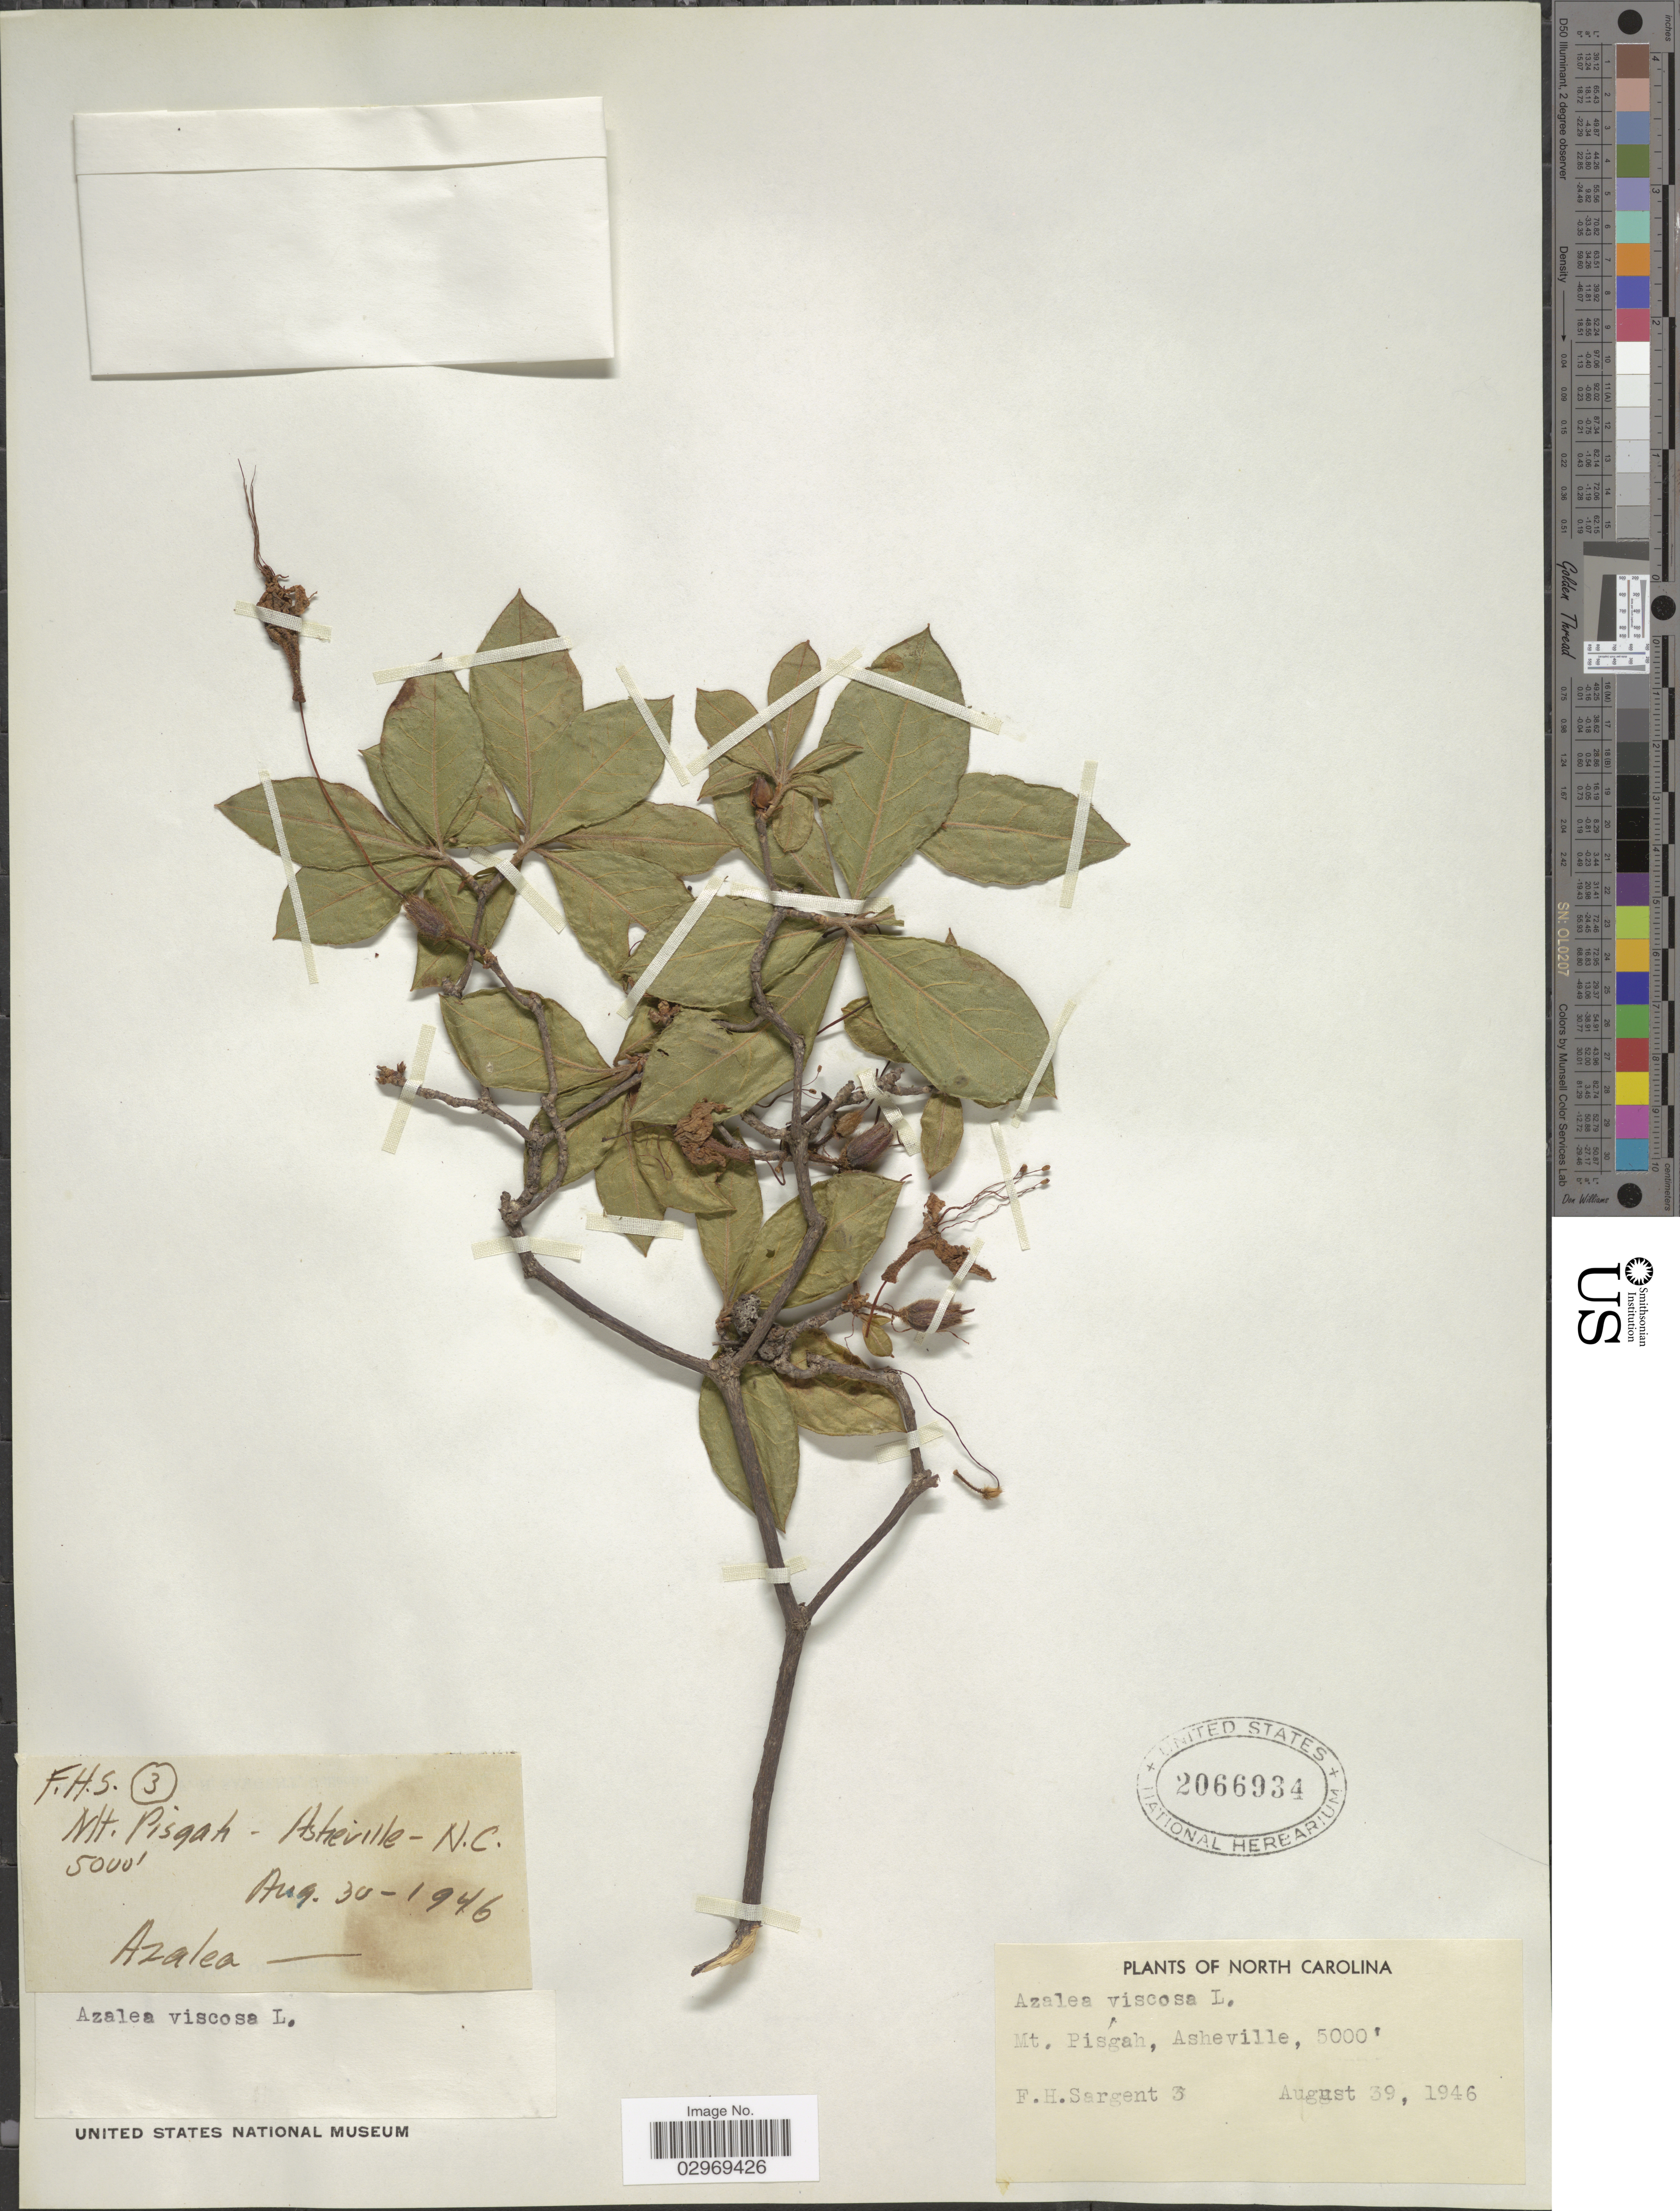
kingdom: Plantae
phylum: Tracheophyta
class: Magnoliopsida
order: Ericales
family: Ericaceae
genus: Rhododendron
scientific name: Rhododendron viscosum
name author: (L.) Torr.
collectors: F. H. Sargent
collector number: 3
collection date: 1946-08-30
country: United States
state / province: North Carolina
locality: Mt. Pisgah, Asheville.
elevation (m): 1524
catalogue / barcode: US 2066934